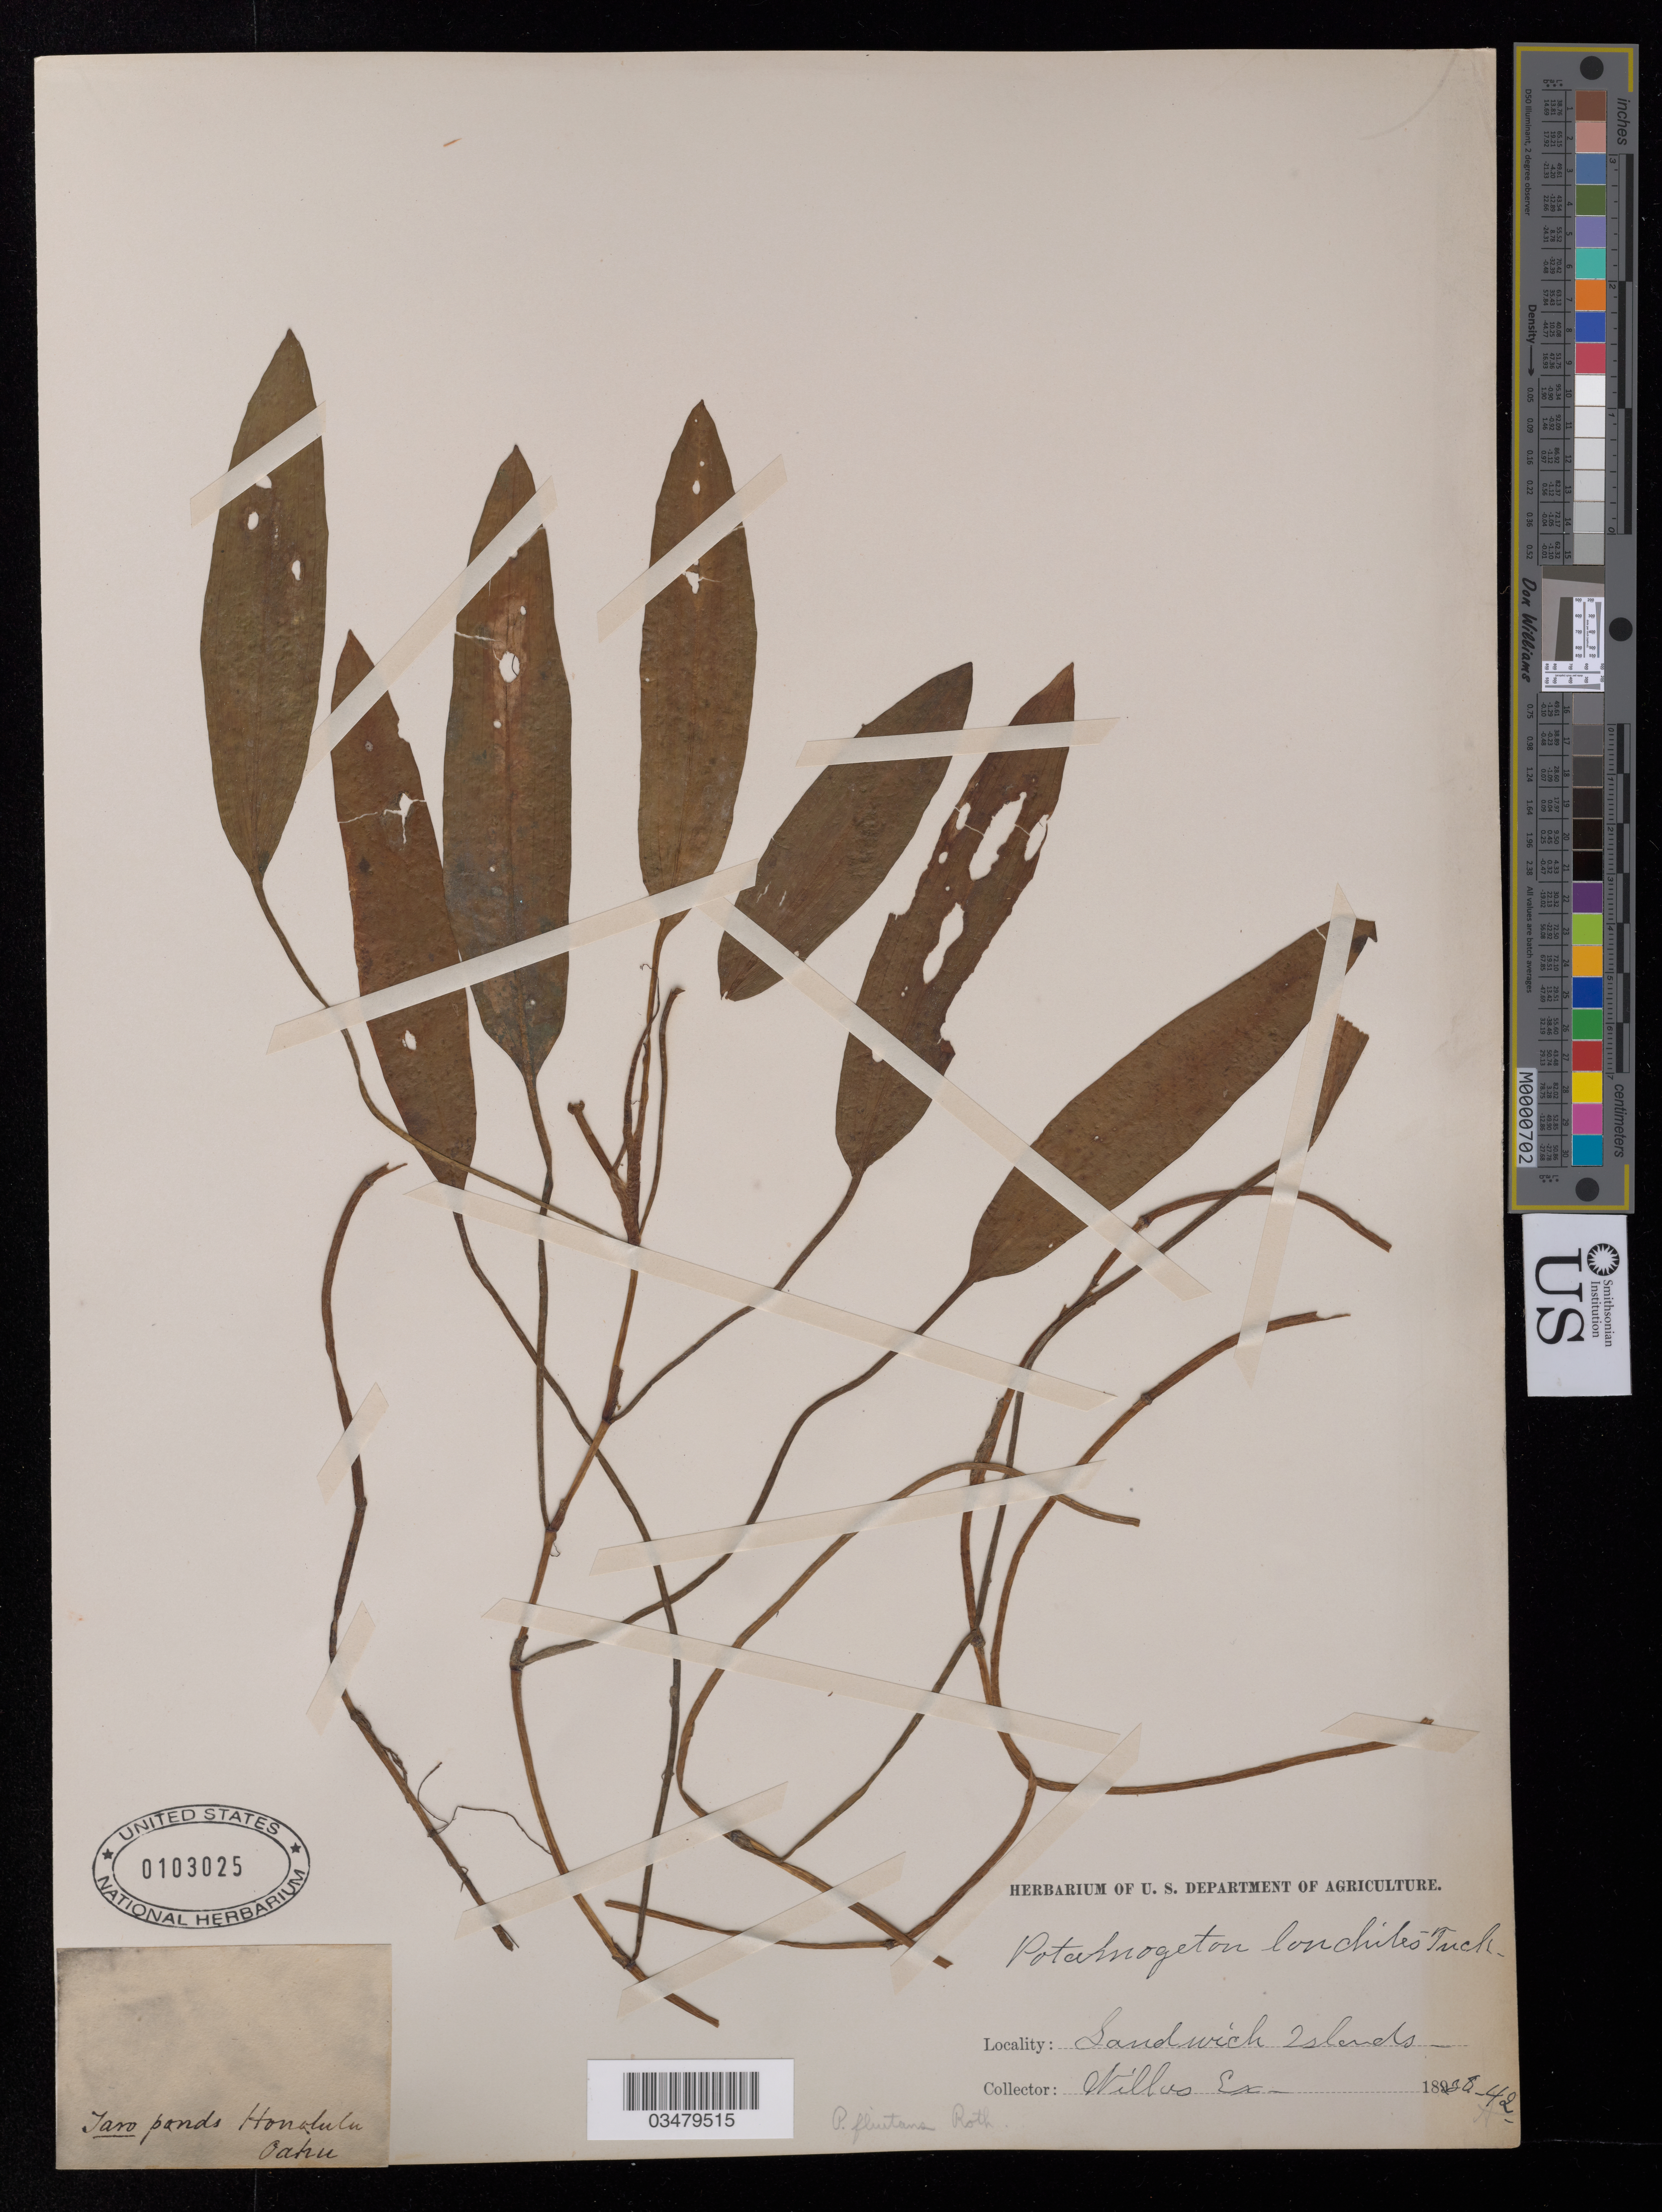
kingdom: Plantae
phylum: Tracheophyta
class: Liliopsida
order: Alismatales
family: Potamogetonaceae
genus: Potamogeton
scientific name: Potamogeton nodosus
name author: Poir.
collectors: Wilkes Explor. Exped.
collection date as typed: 1838 to -- --- 1842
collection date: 1838/1842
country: United States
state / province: Hawaii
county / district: Honolulu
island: Oahu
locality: Sandwich Islands, Taro ponds behind Honolulu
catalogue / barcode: US 103025